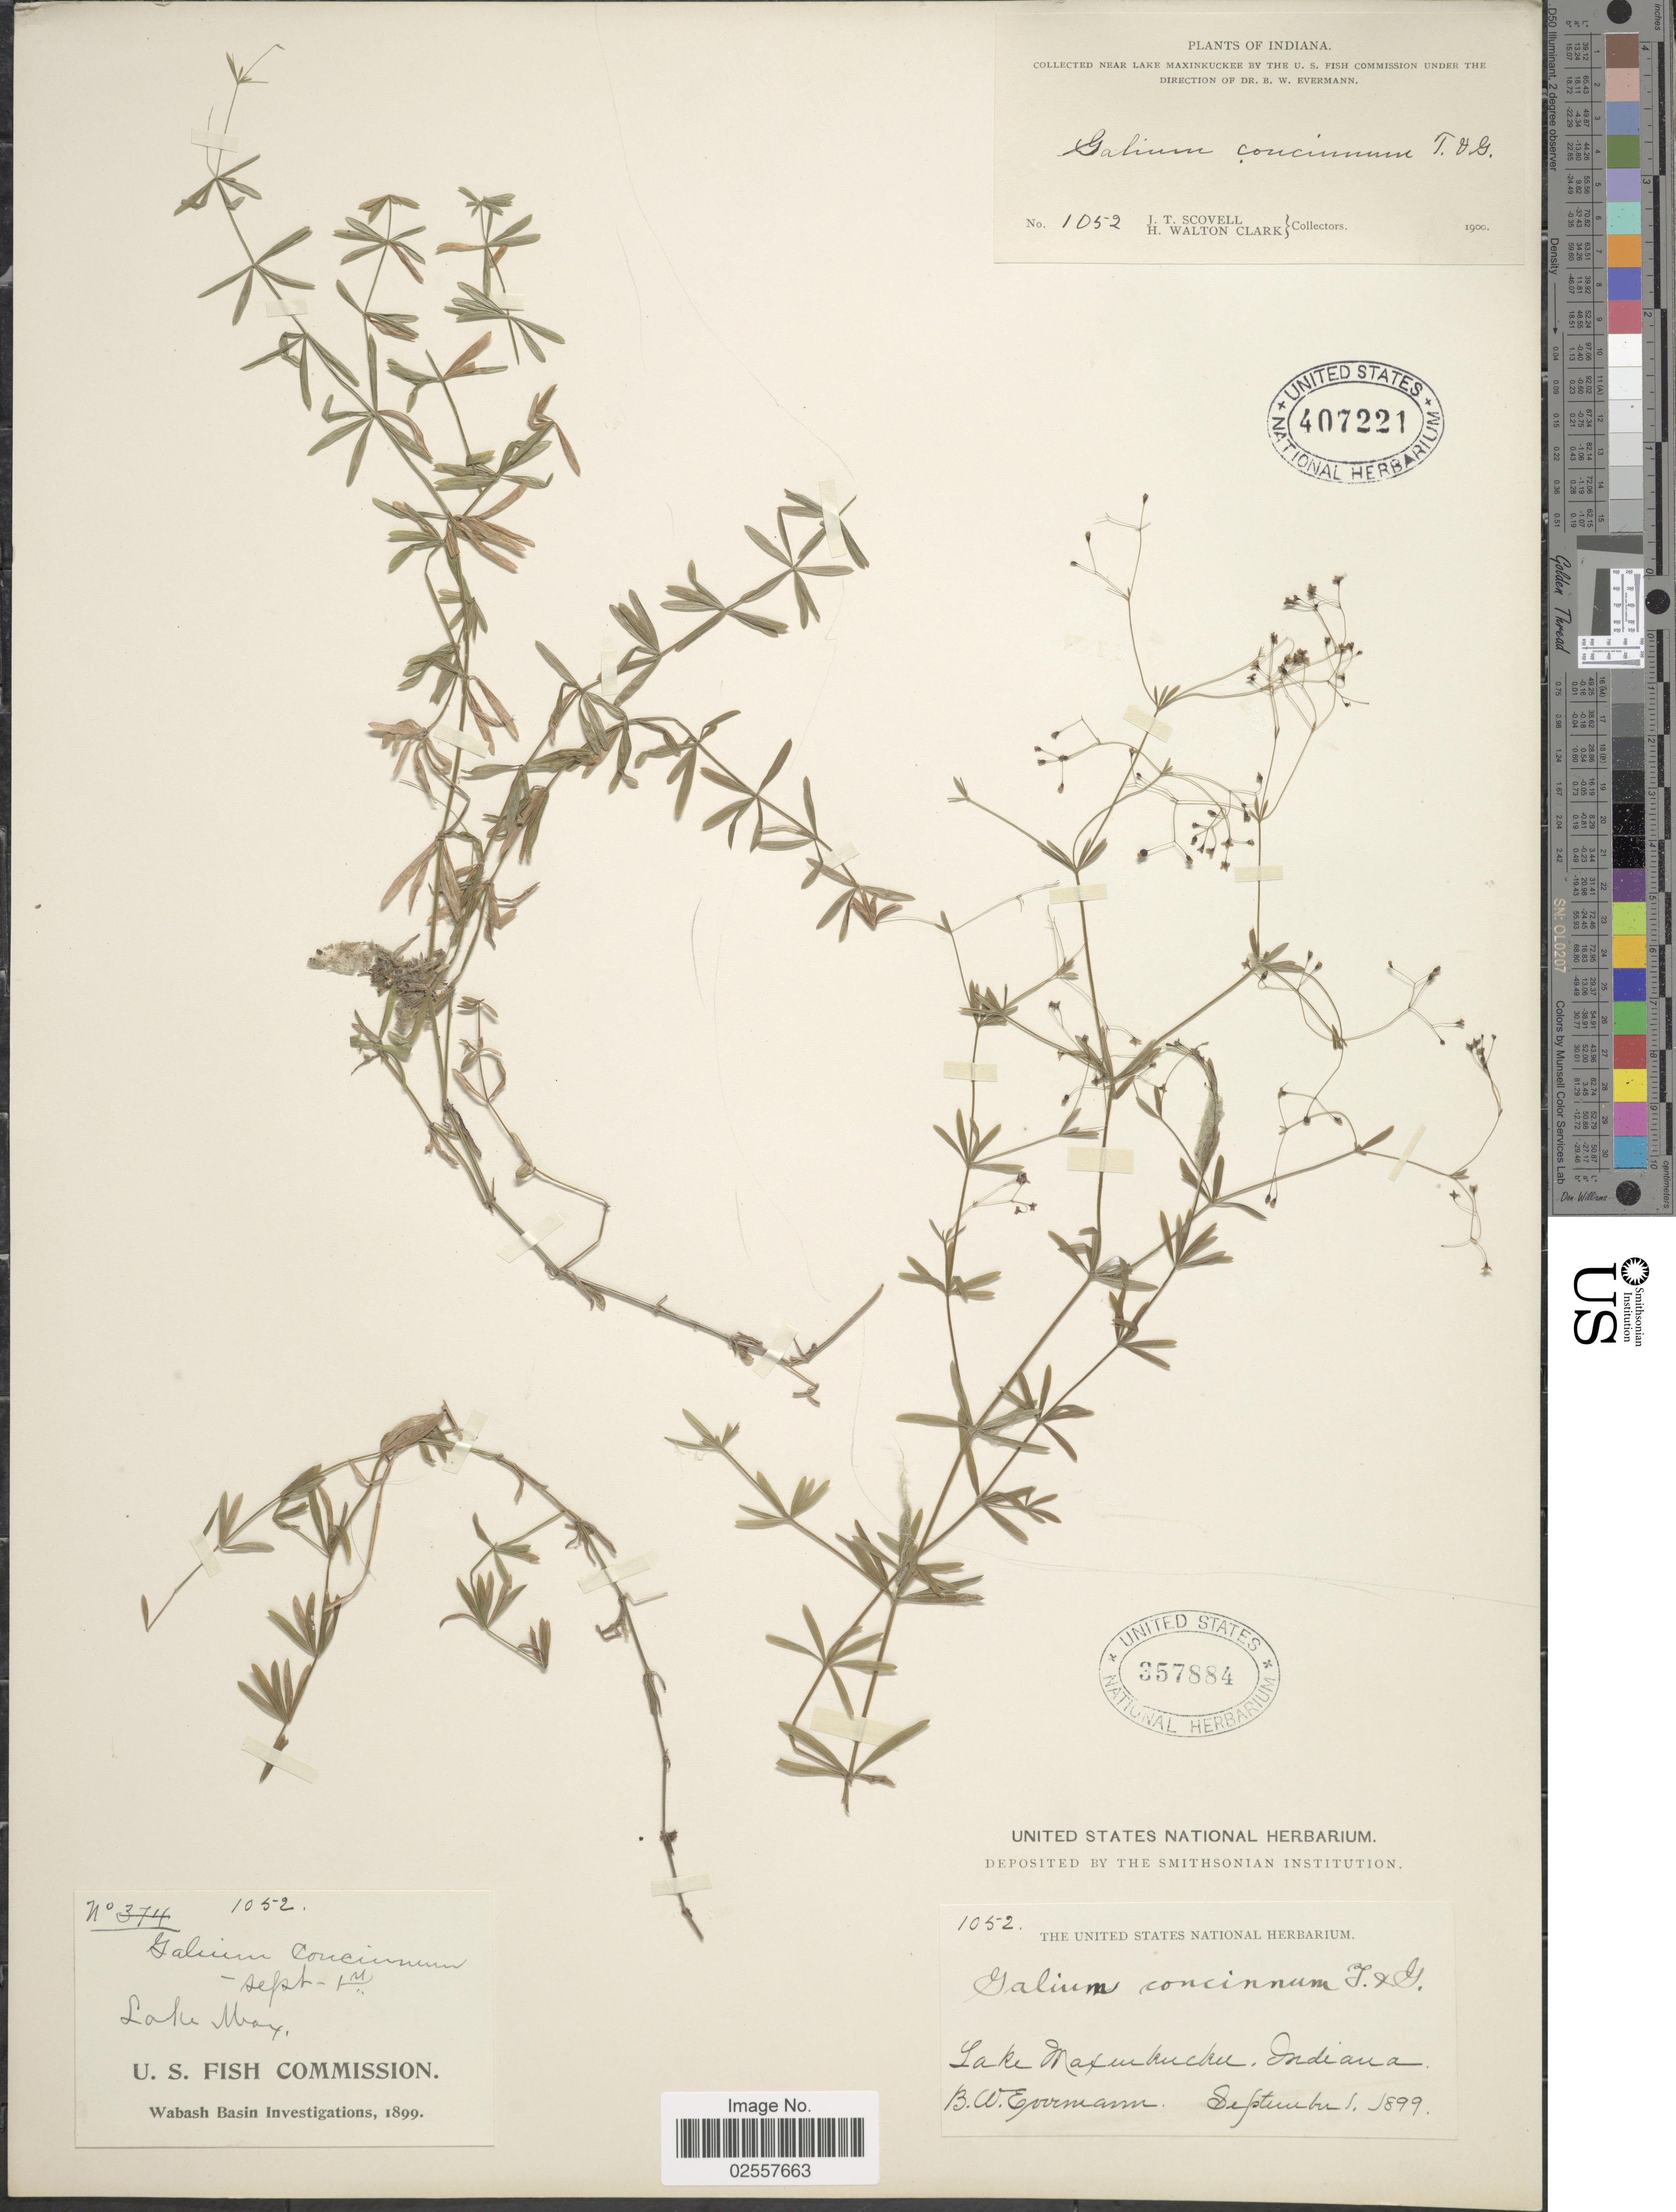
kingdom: Plantae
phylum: Tracheophyta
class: Magnoliopsida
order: Gentianales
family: Rubiaceae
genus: Galium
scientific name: Galium concinnum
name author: Torr. & A. Gray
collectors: B. W. Evermann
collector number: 1052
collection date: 1899-09-01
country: United States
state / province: Indiana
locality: Lake Maxinkuckee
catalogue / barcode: US 357884